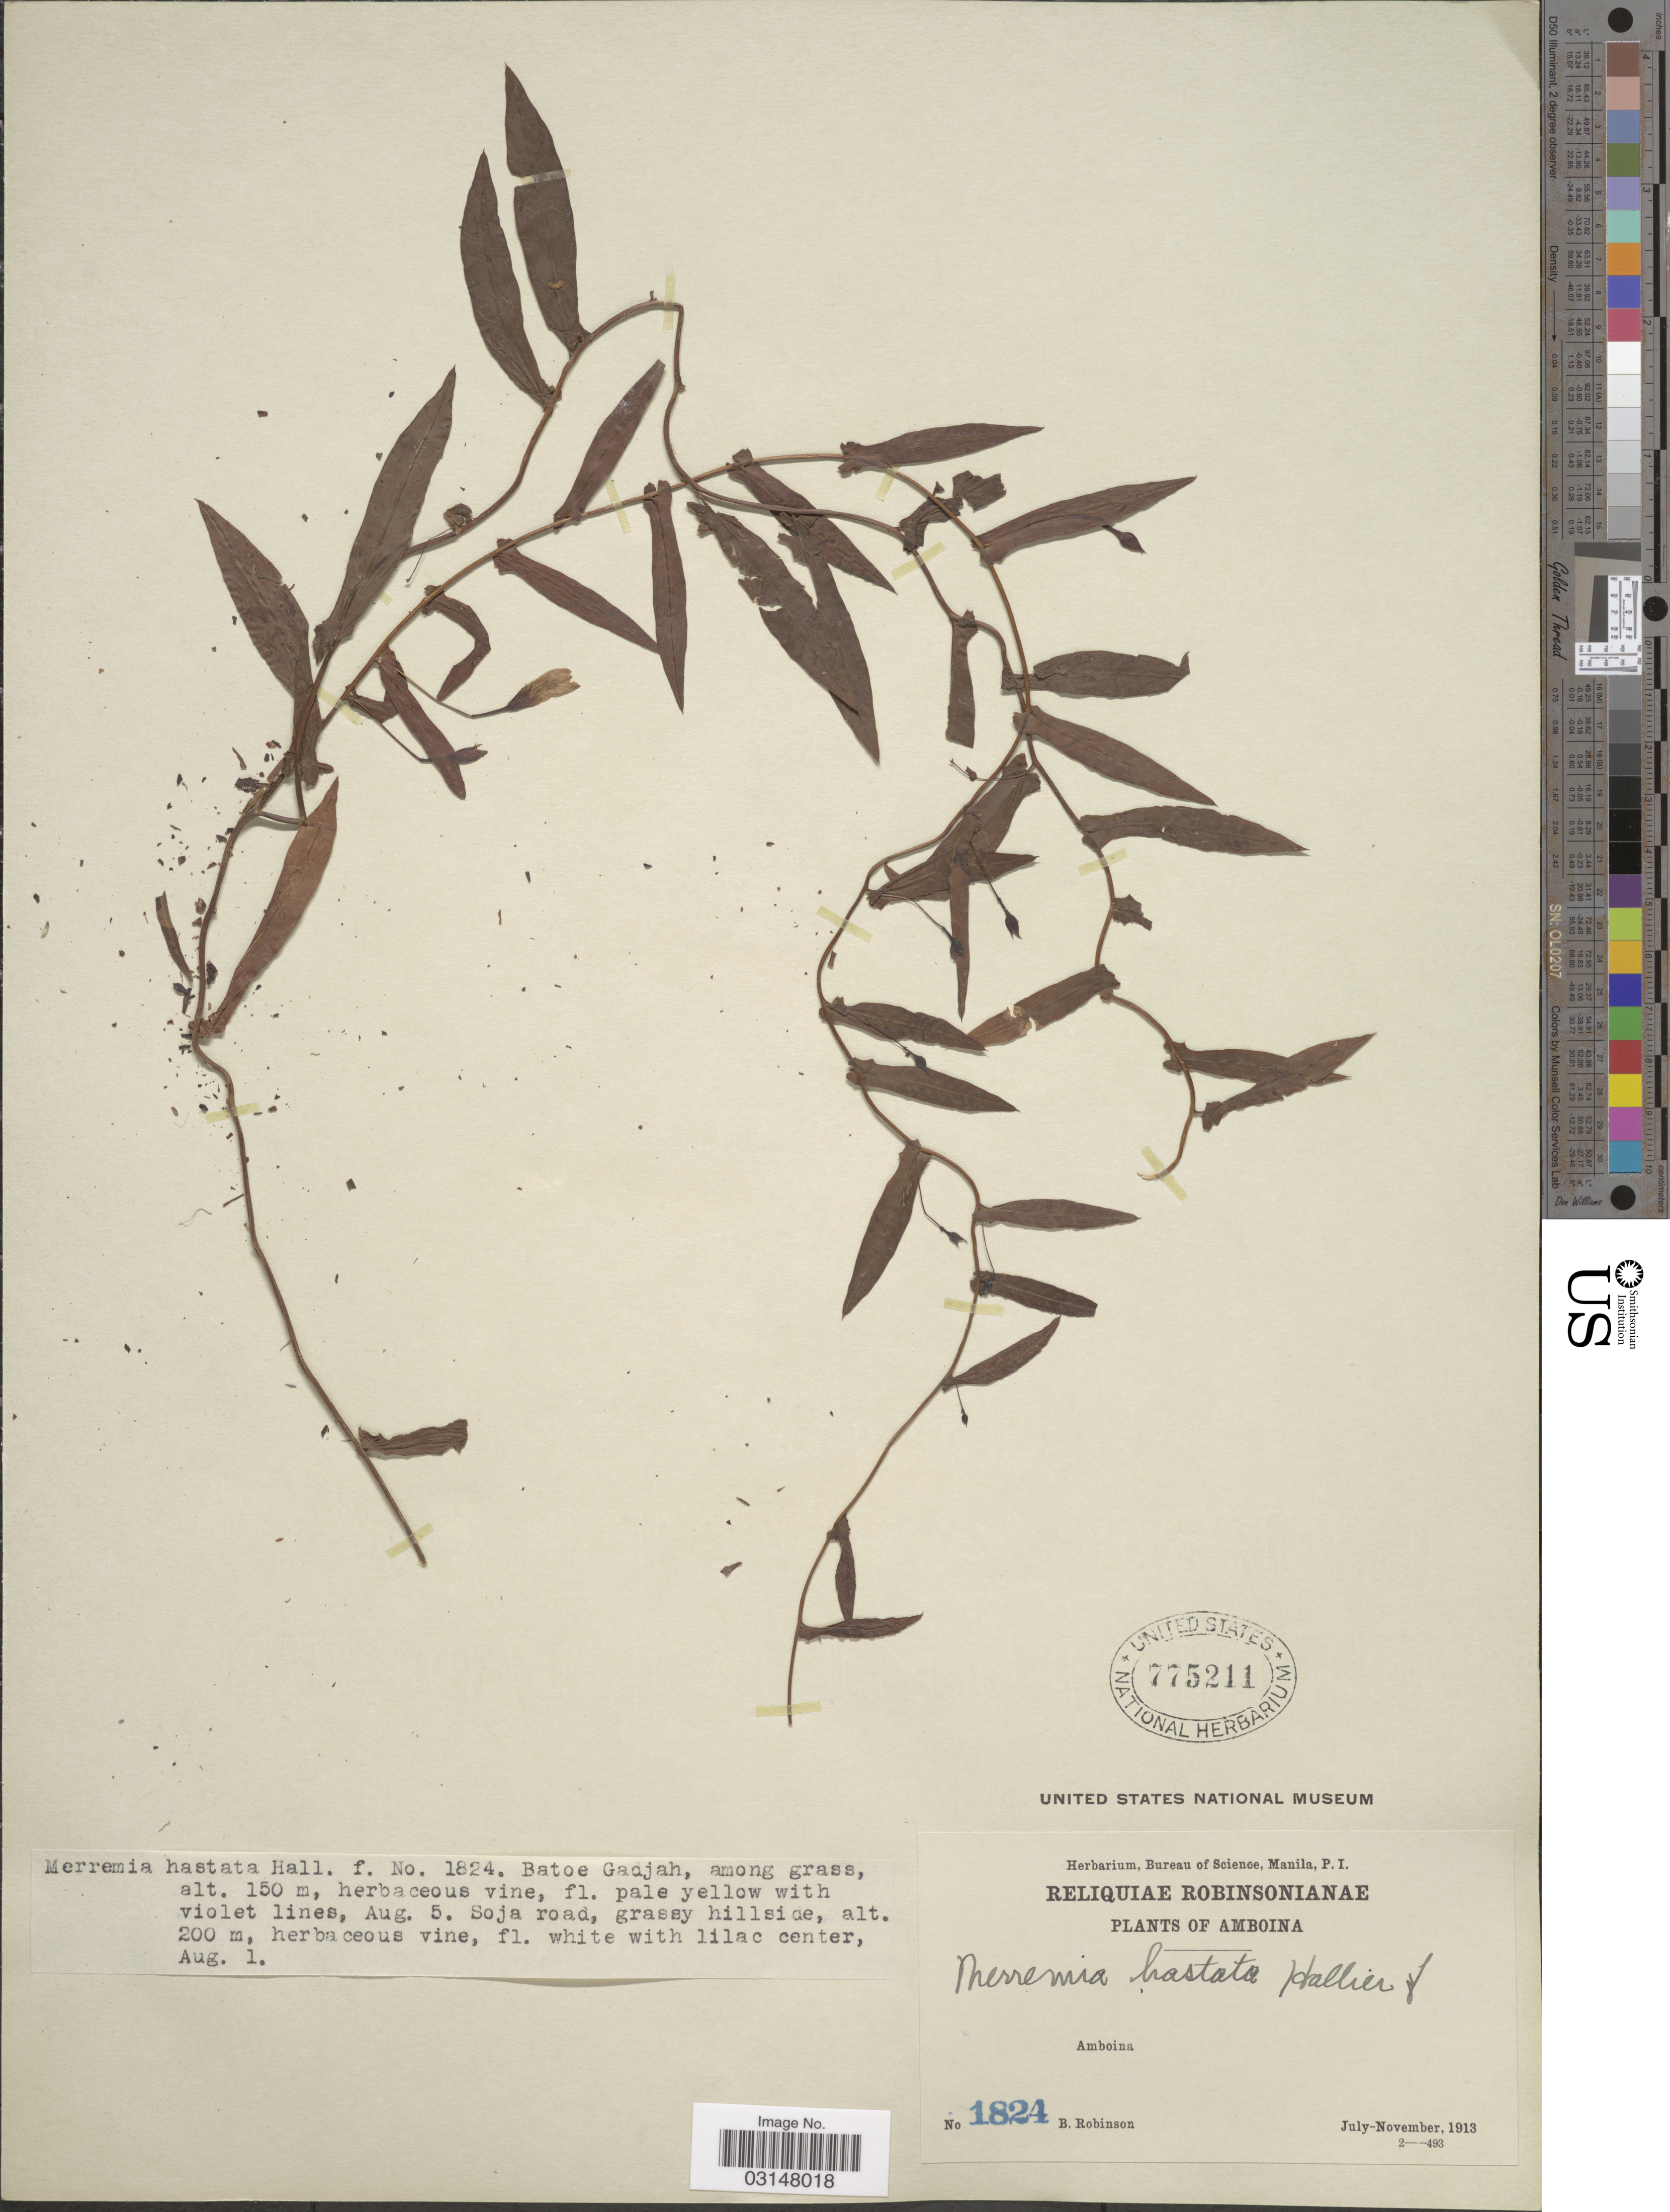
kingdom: Plantae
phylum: Tracheophyta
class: Magnoliopsida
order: Solanales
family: Convolvulaceae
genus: Xenostegia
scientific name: Xenostegia tridentata subsp. hastata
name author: (Ooststr.) Parmar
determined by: Wagner, W. L., (BOT), Smithsonian Institution - National Museum of Natural History (UNITED STATES)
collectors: B. Robinson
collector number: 1824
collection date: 1913-08-01/1913-08-05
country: Indonesia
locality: Amboina. Batoe Gadjah. Soja road.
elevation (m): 150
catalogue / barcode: US 775211